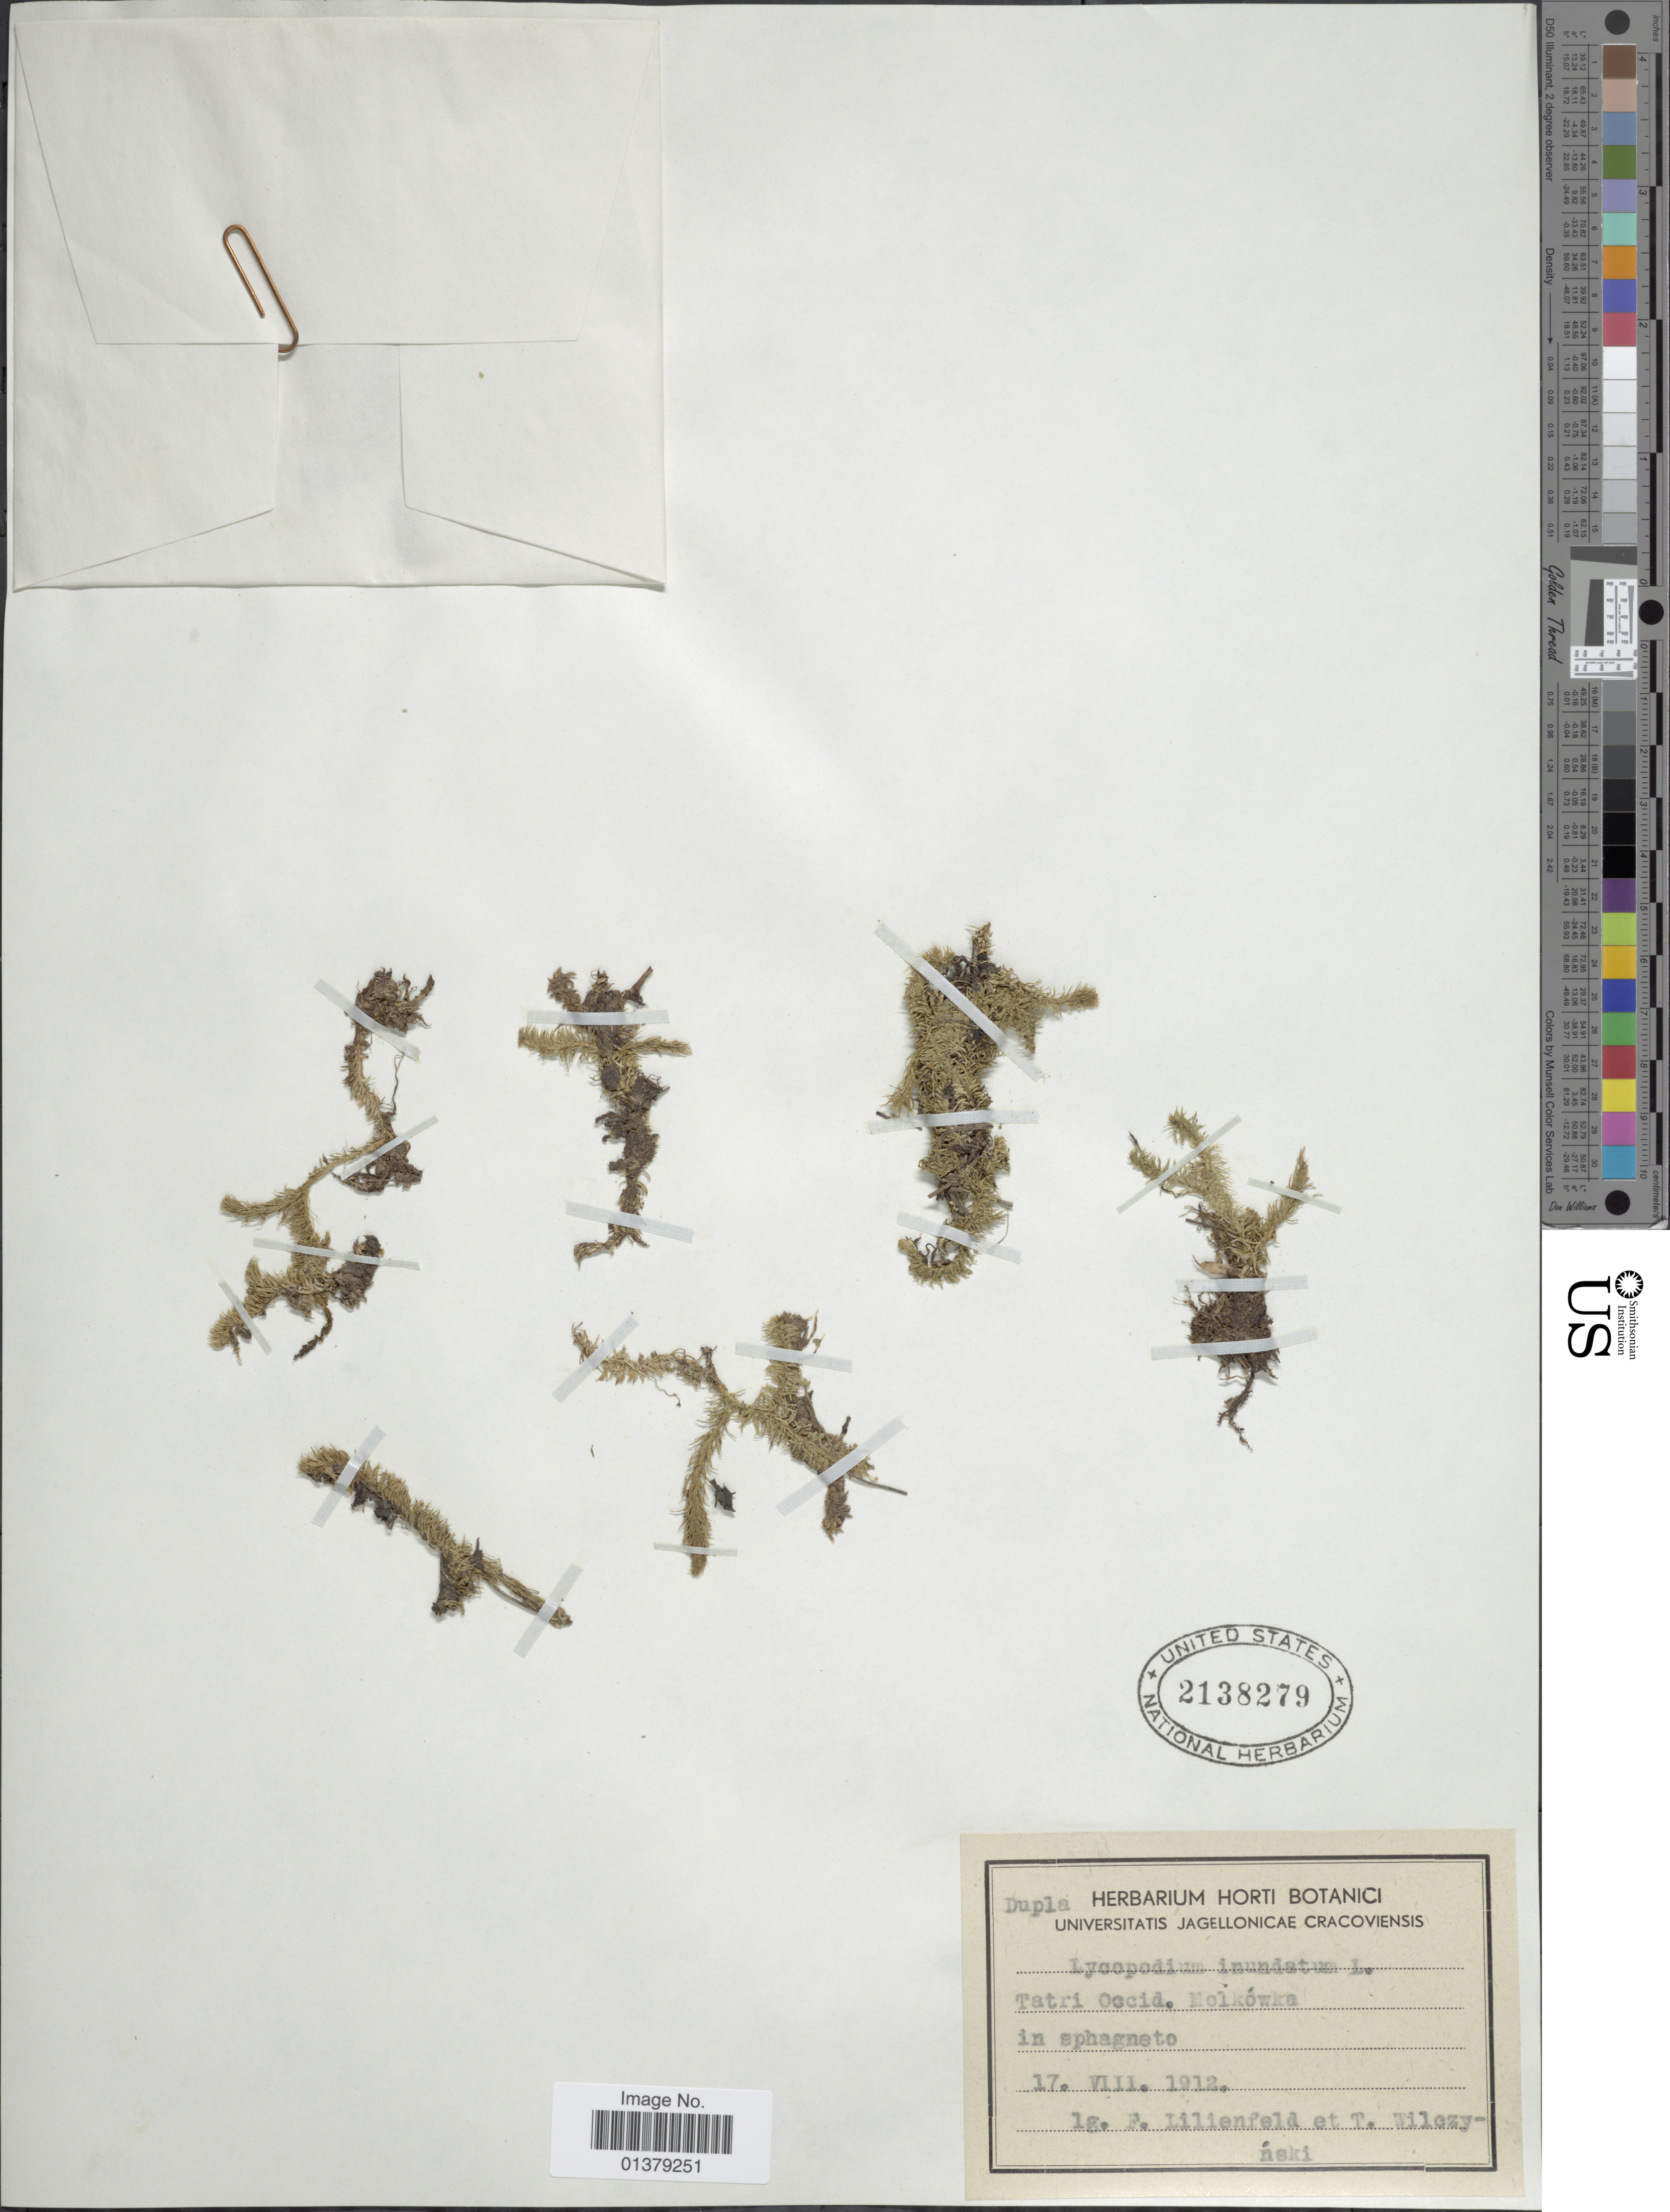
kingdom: Plantae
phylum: Tracheophyta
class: Lycopodiopsida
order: Lycopodiales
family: Lycopodiaceae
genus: Lycopodiella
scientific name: Lycopodiella inundata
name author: (L.) Holub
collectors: F. Lilienfeld & T. Wilczynski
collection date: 1912-08-17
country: Poland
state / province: Malopolskie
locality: Tatri Occid. Molkówka in sphagneto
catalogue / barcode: US 2138279